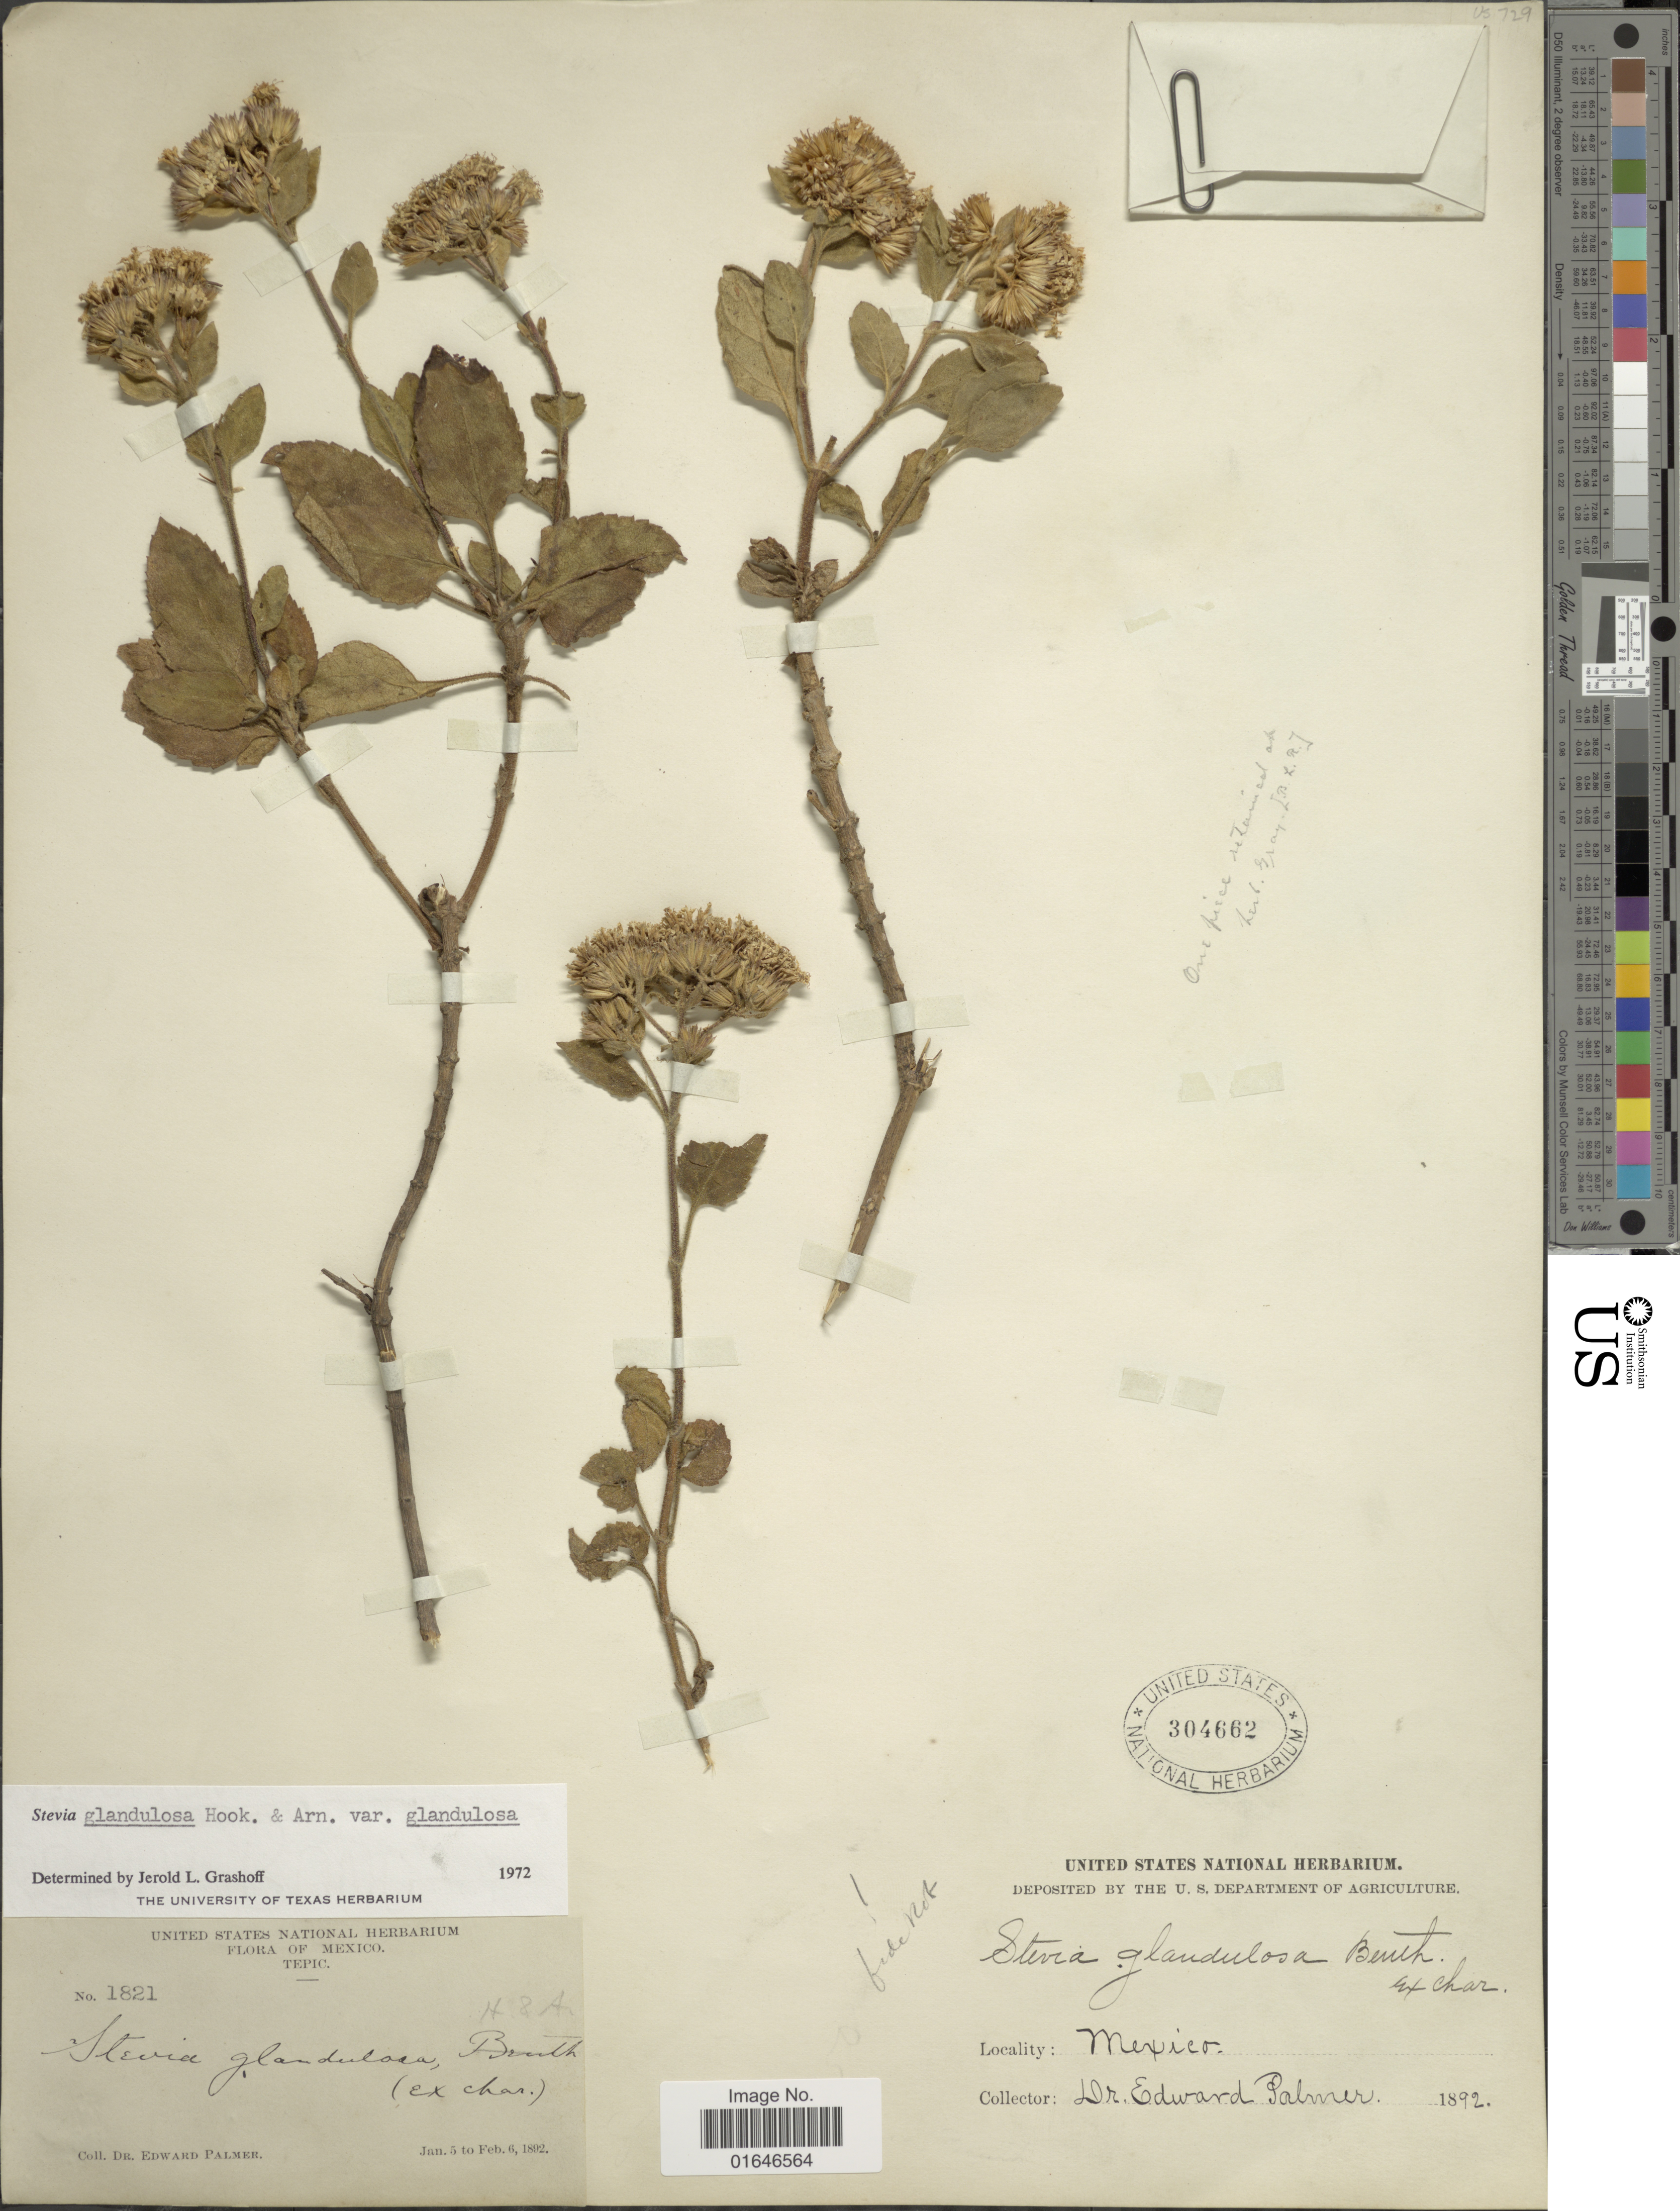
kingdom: Plantae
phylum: Tracheophyta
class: Magnoliopsida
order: Asterales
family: Asteraceae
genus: Stevia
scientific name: Stevia glandulosa var. glandulosa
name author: Hook. & Arn.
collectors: E. Palmer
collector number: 1821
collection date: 1892-01-05/1892-02-06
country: Mexico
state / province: México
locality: Mexico, Tepic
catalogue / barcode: US 304662